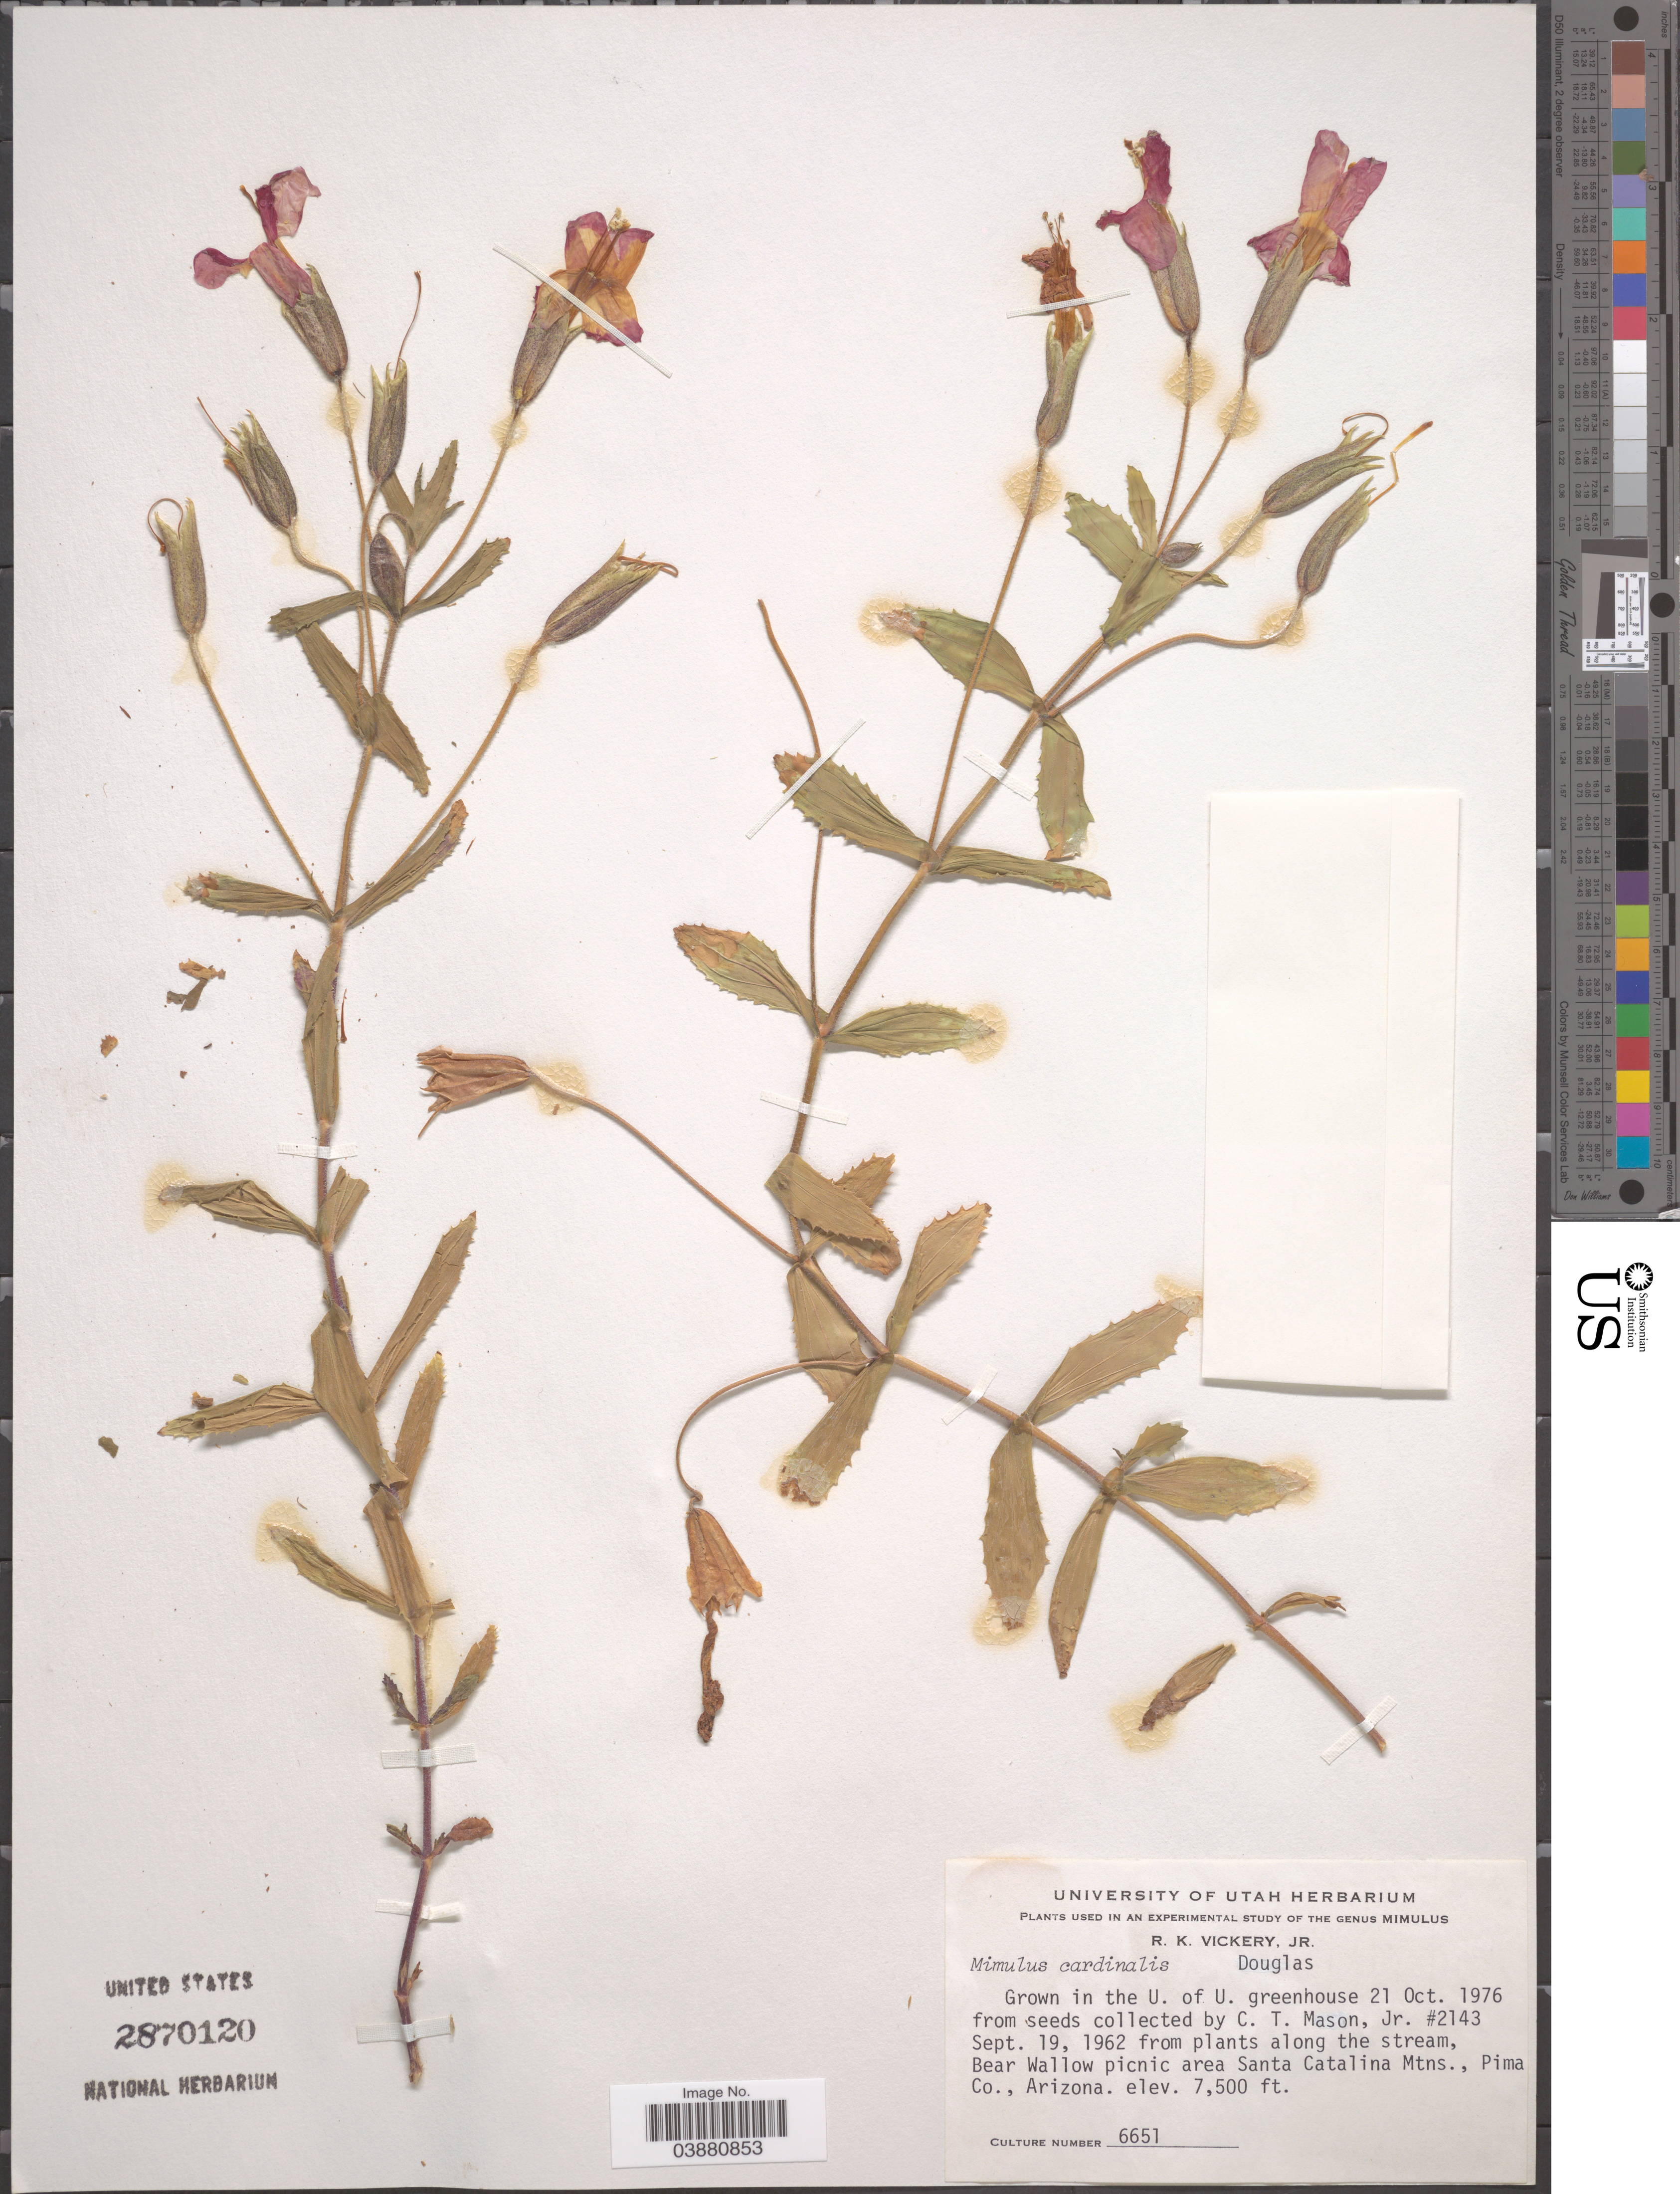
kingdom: Plantae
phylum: Tracheophyta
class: Magnoliopsida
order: Lamiales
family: Phrymaceae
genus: Mimulus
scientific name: Mimulus cardinalis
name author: Douglas ex Benth.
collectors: R. Vickery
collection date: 1976-10-21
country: United States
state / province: Utah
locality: Grown in the U. of U. greenhouse.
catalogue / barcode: US 2870120